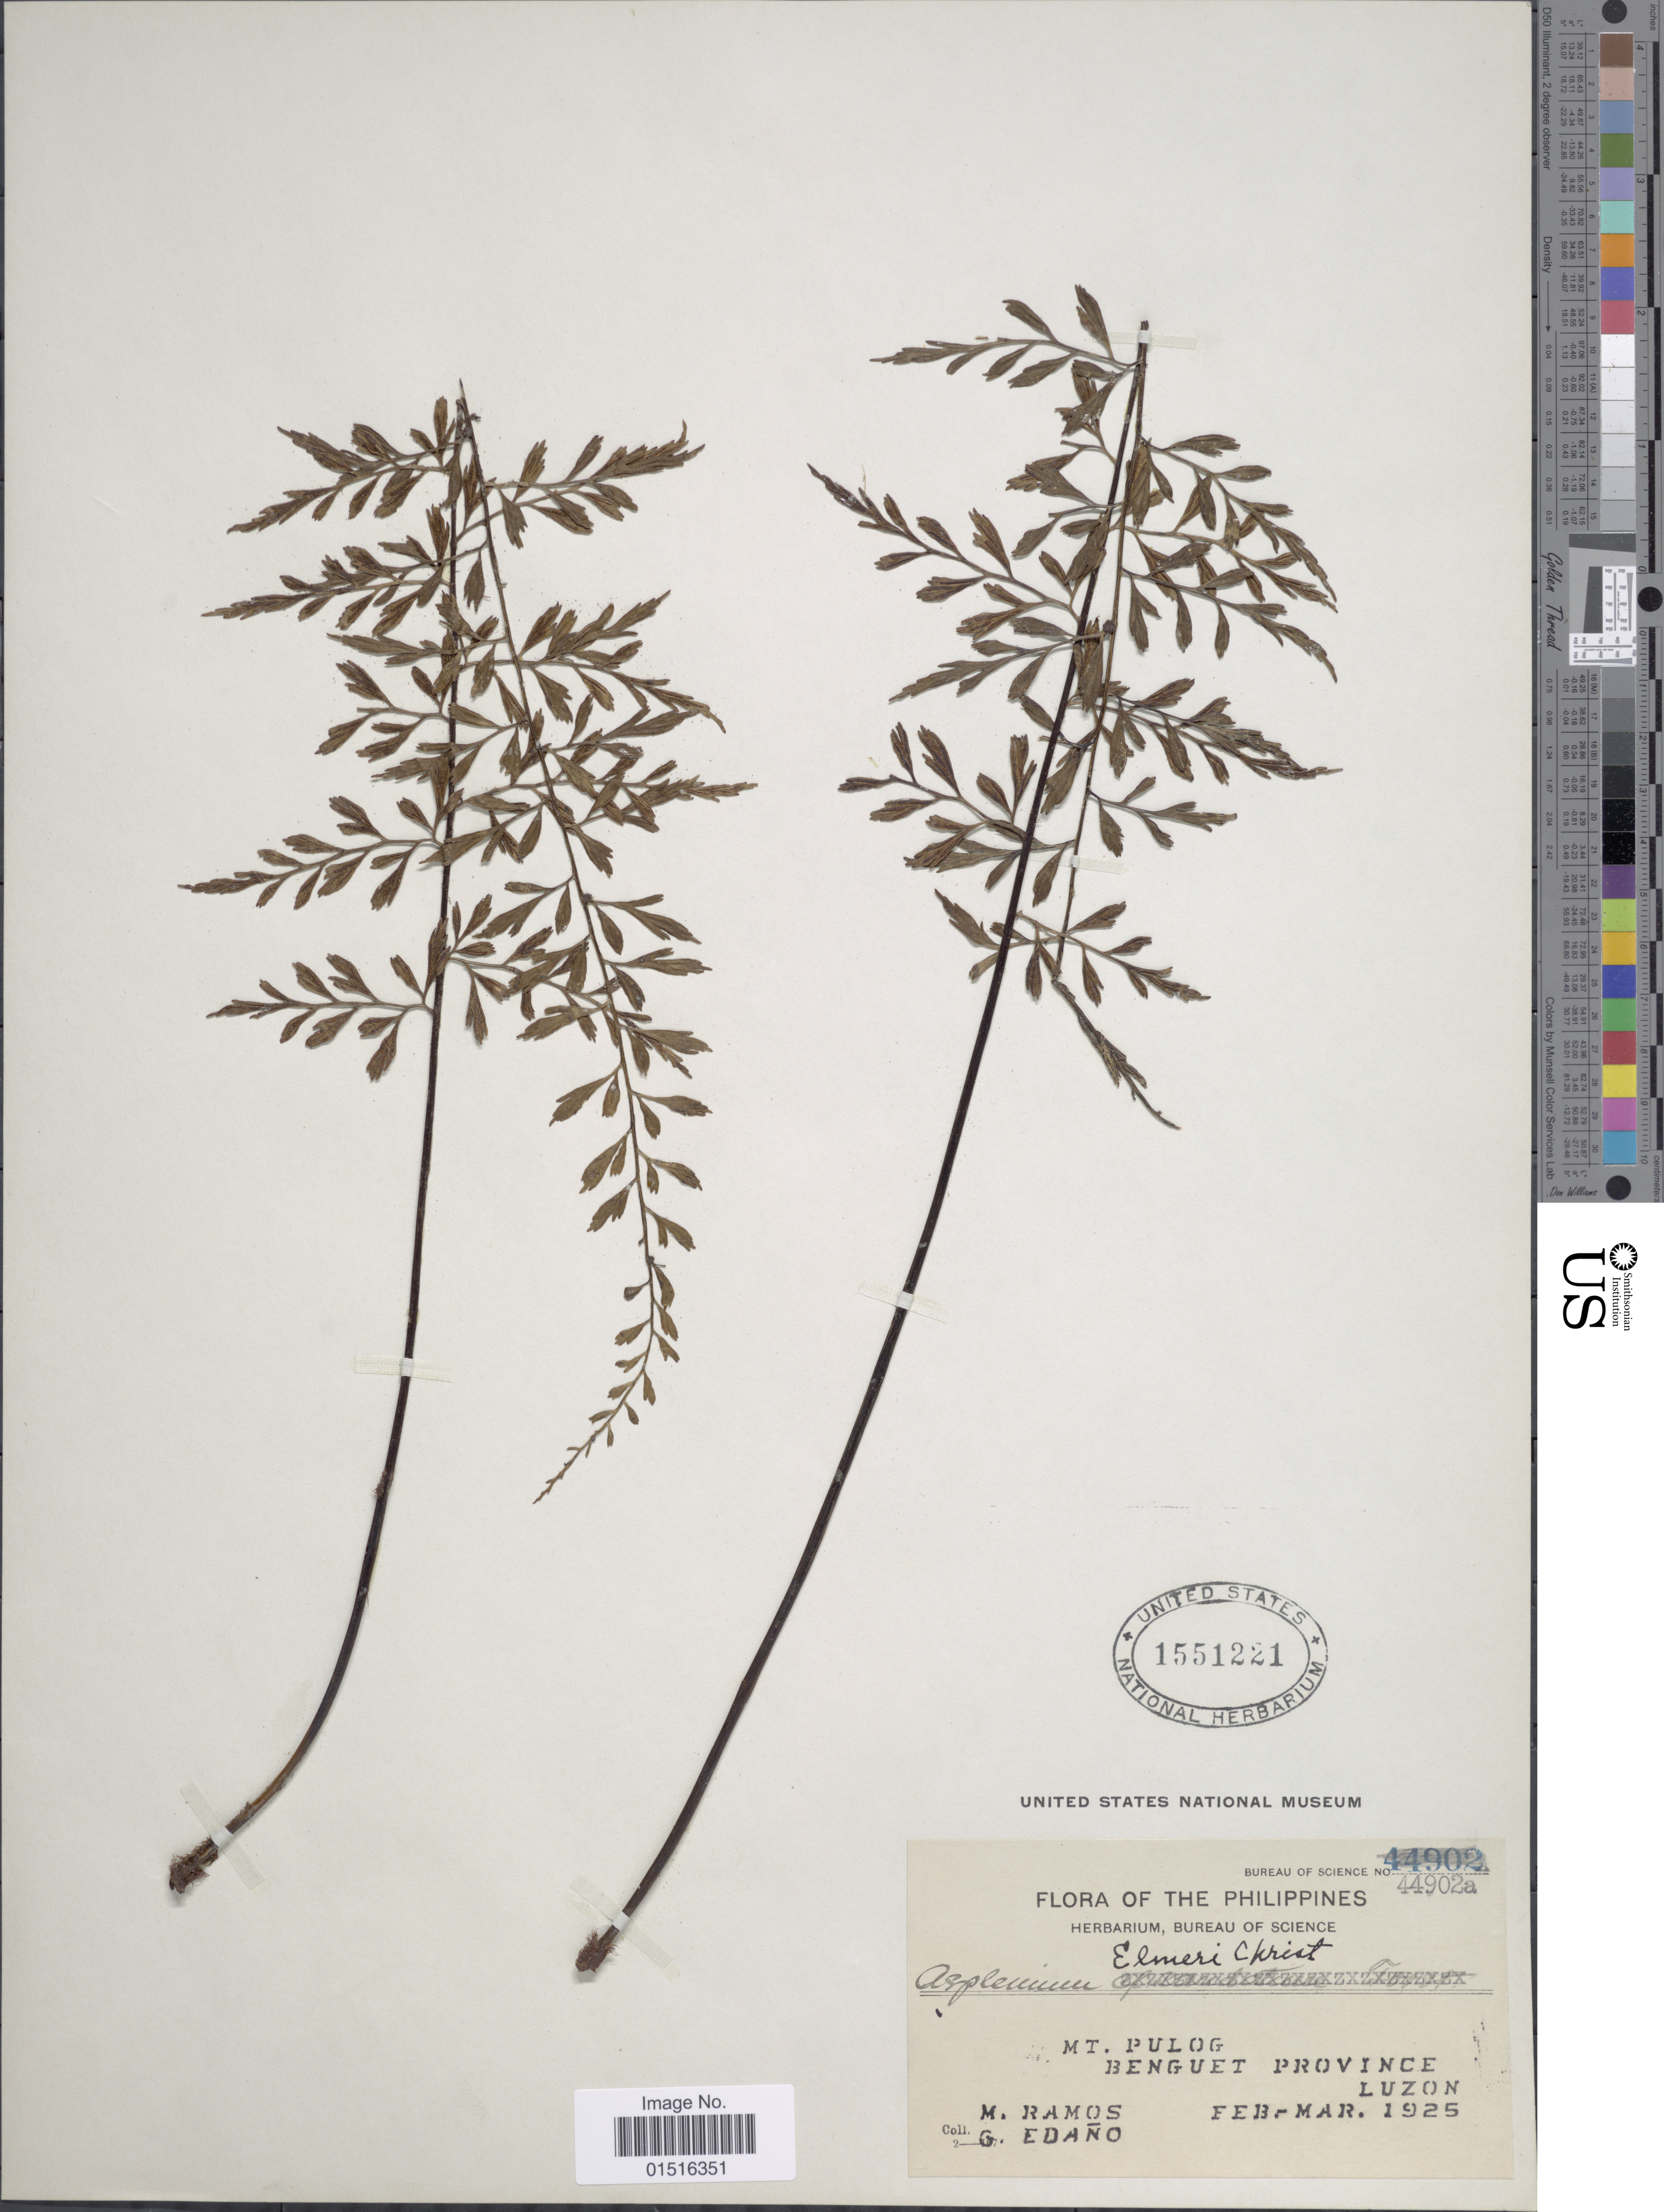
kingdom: Plantae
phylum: Tracheophyta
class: Polypodiopsida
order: Polypodiales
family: Aspleniaceae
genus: Asplenium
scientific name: Asplenium elmeri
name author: Christ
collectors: M. Ramos & G. Edaño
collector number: Bureau of Science 44902a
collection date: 1925-02/1925-03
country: Philippines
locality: Mt. Pulog, Benguet Province, Luzon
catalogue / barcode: US 1551221